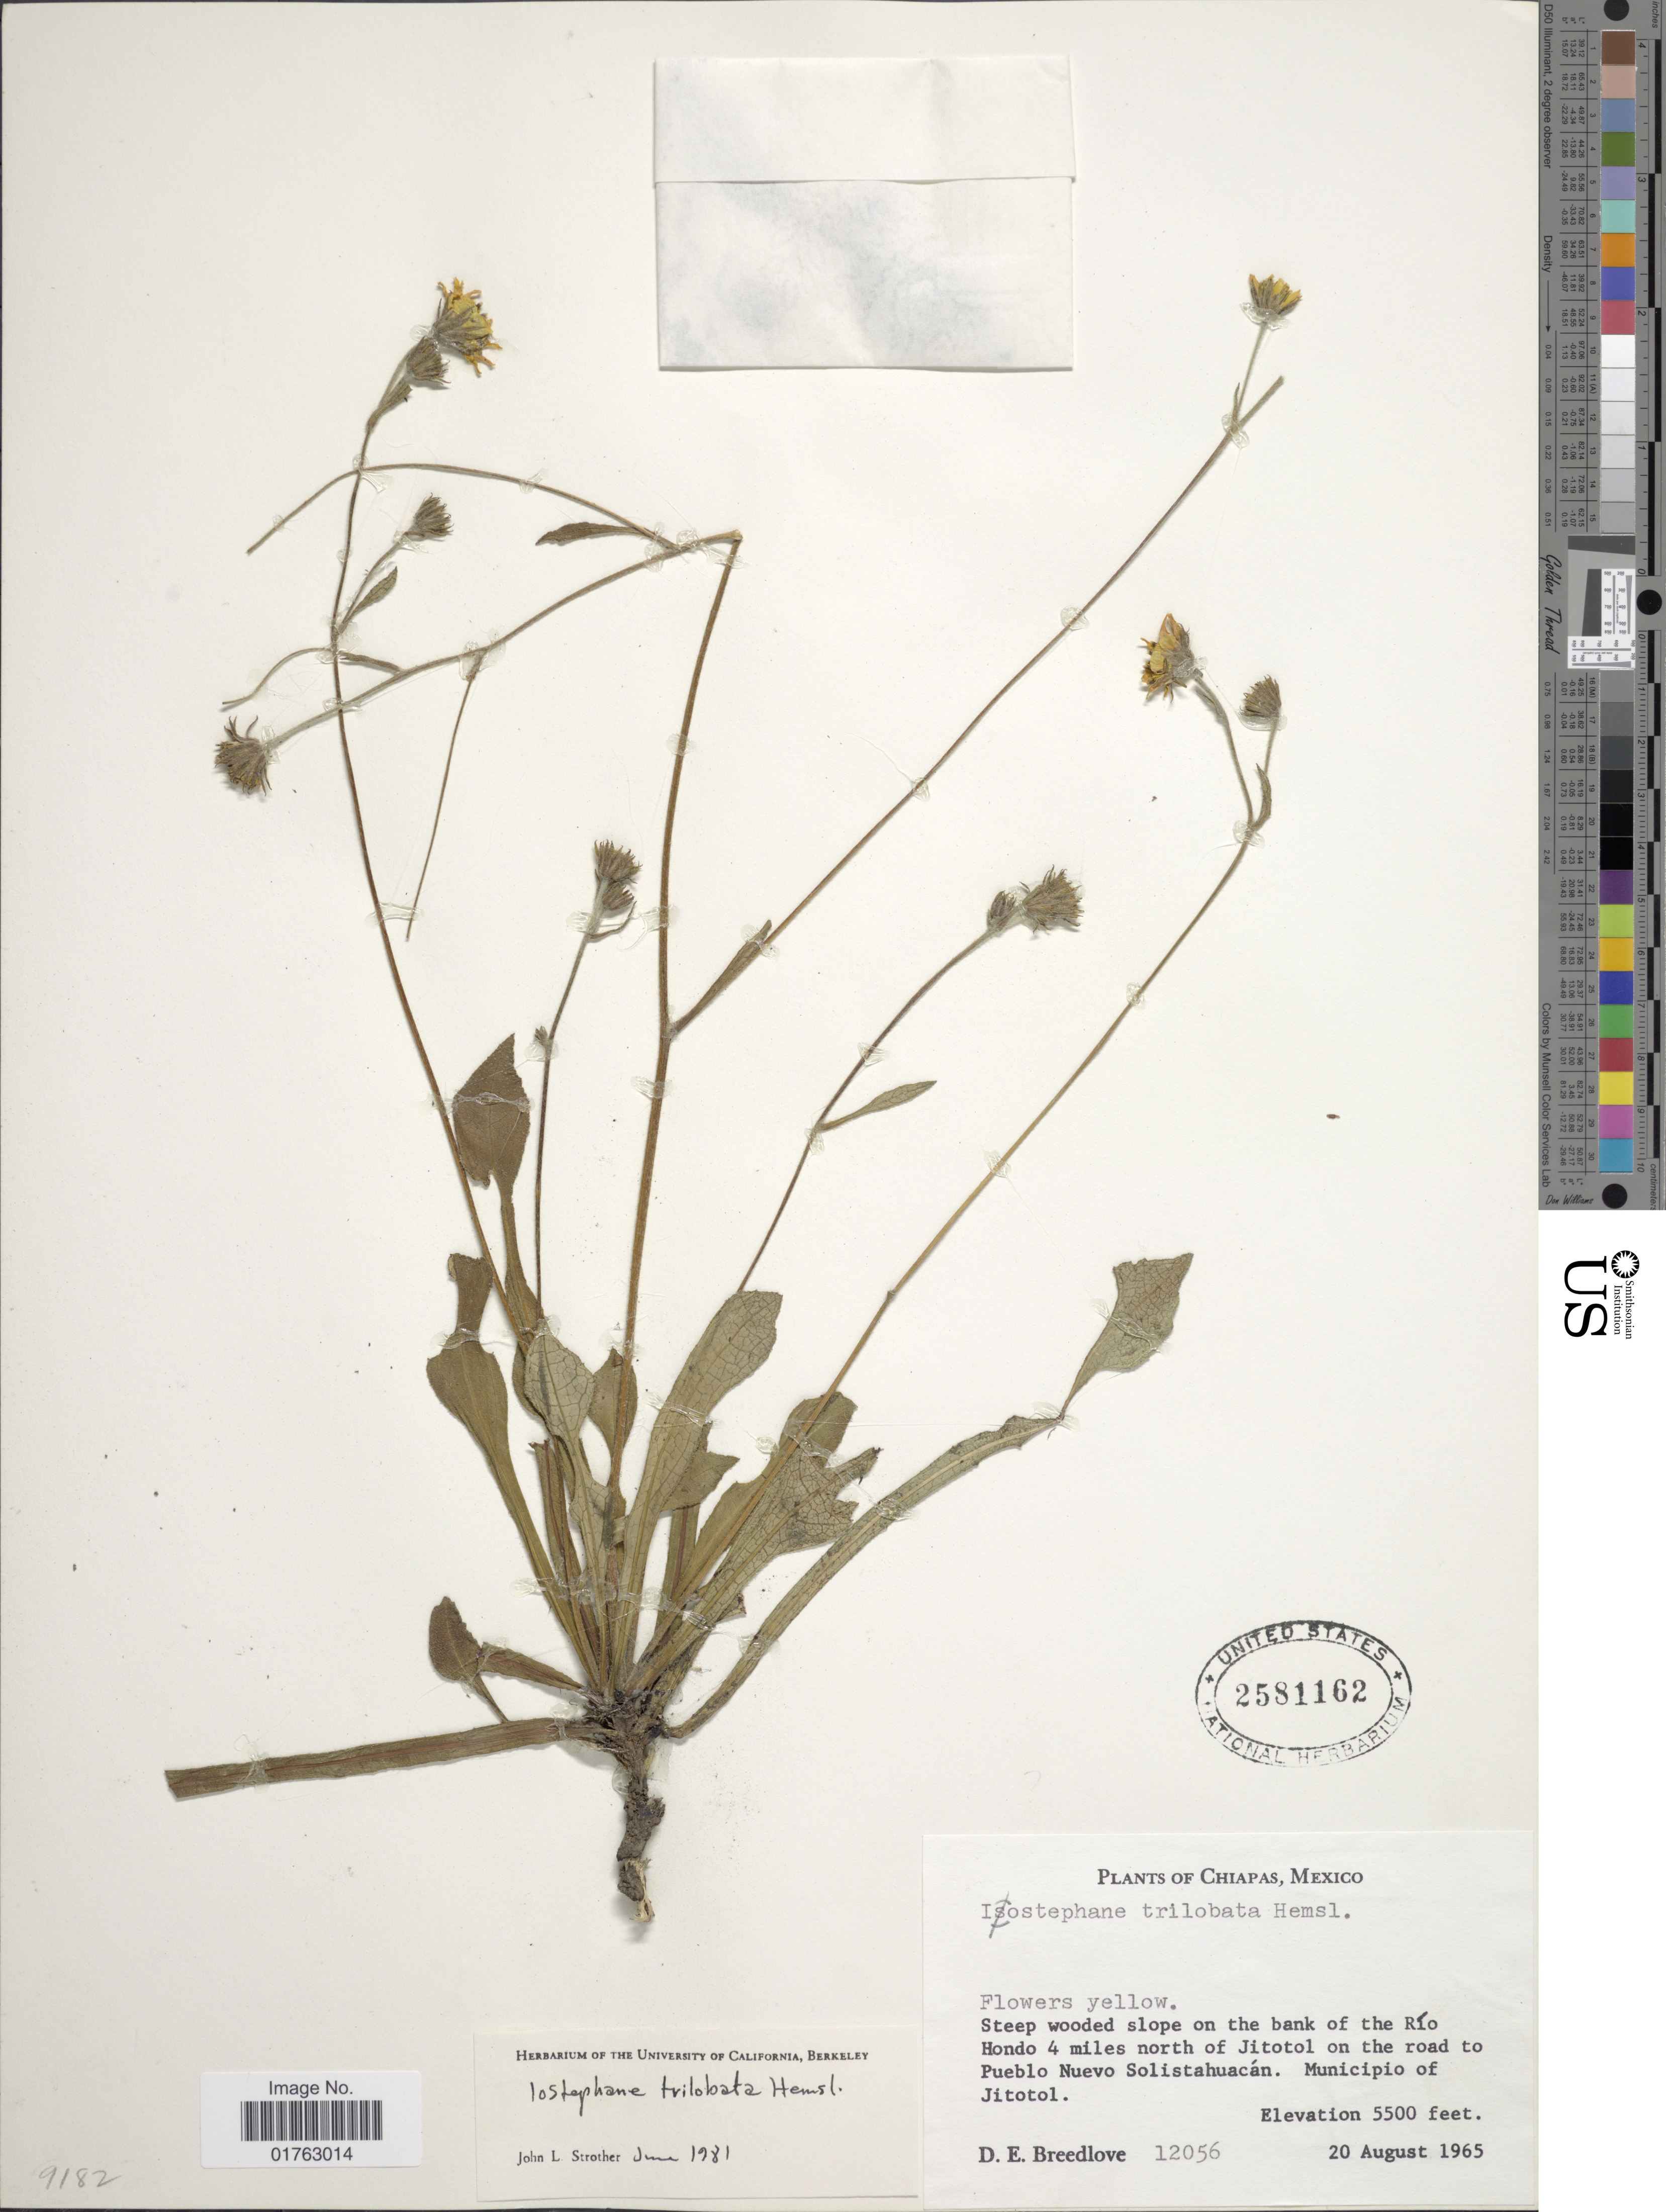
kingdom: Plantae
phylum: Tracheophyta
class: Magnoliopsida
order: Asterales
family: Asteraceae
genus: Iostephane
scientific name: Iostephane trilobata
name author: Hemsl.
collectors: D. E. Breedlove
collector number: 12056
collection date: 1965-08-20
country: Mexico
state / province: Chiapas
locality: Steep wooded slope on the bank of the Rio Hondo 4 miles north of Jitotol on the road to Pueblo Nuevo Solistahuacan, Municipio of Jitotol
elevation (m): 1676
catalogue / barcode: US 2581162